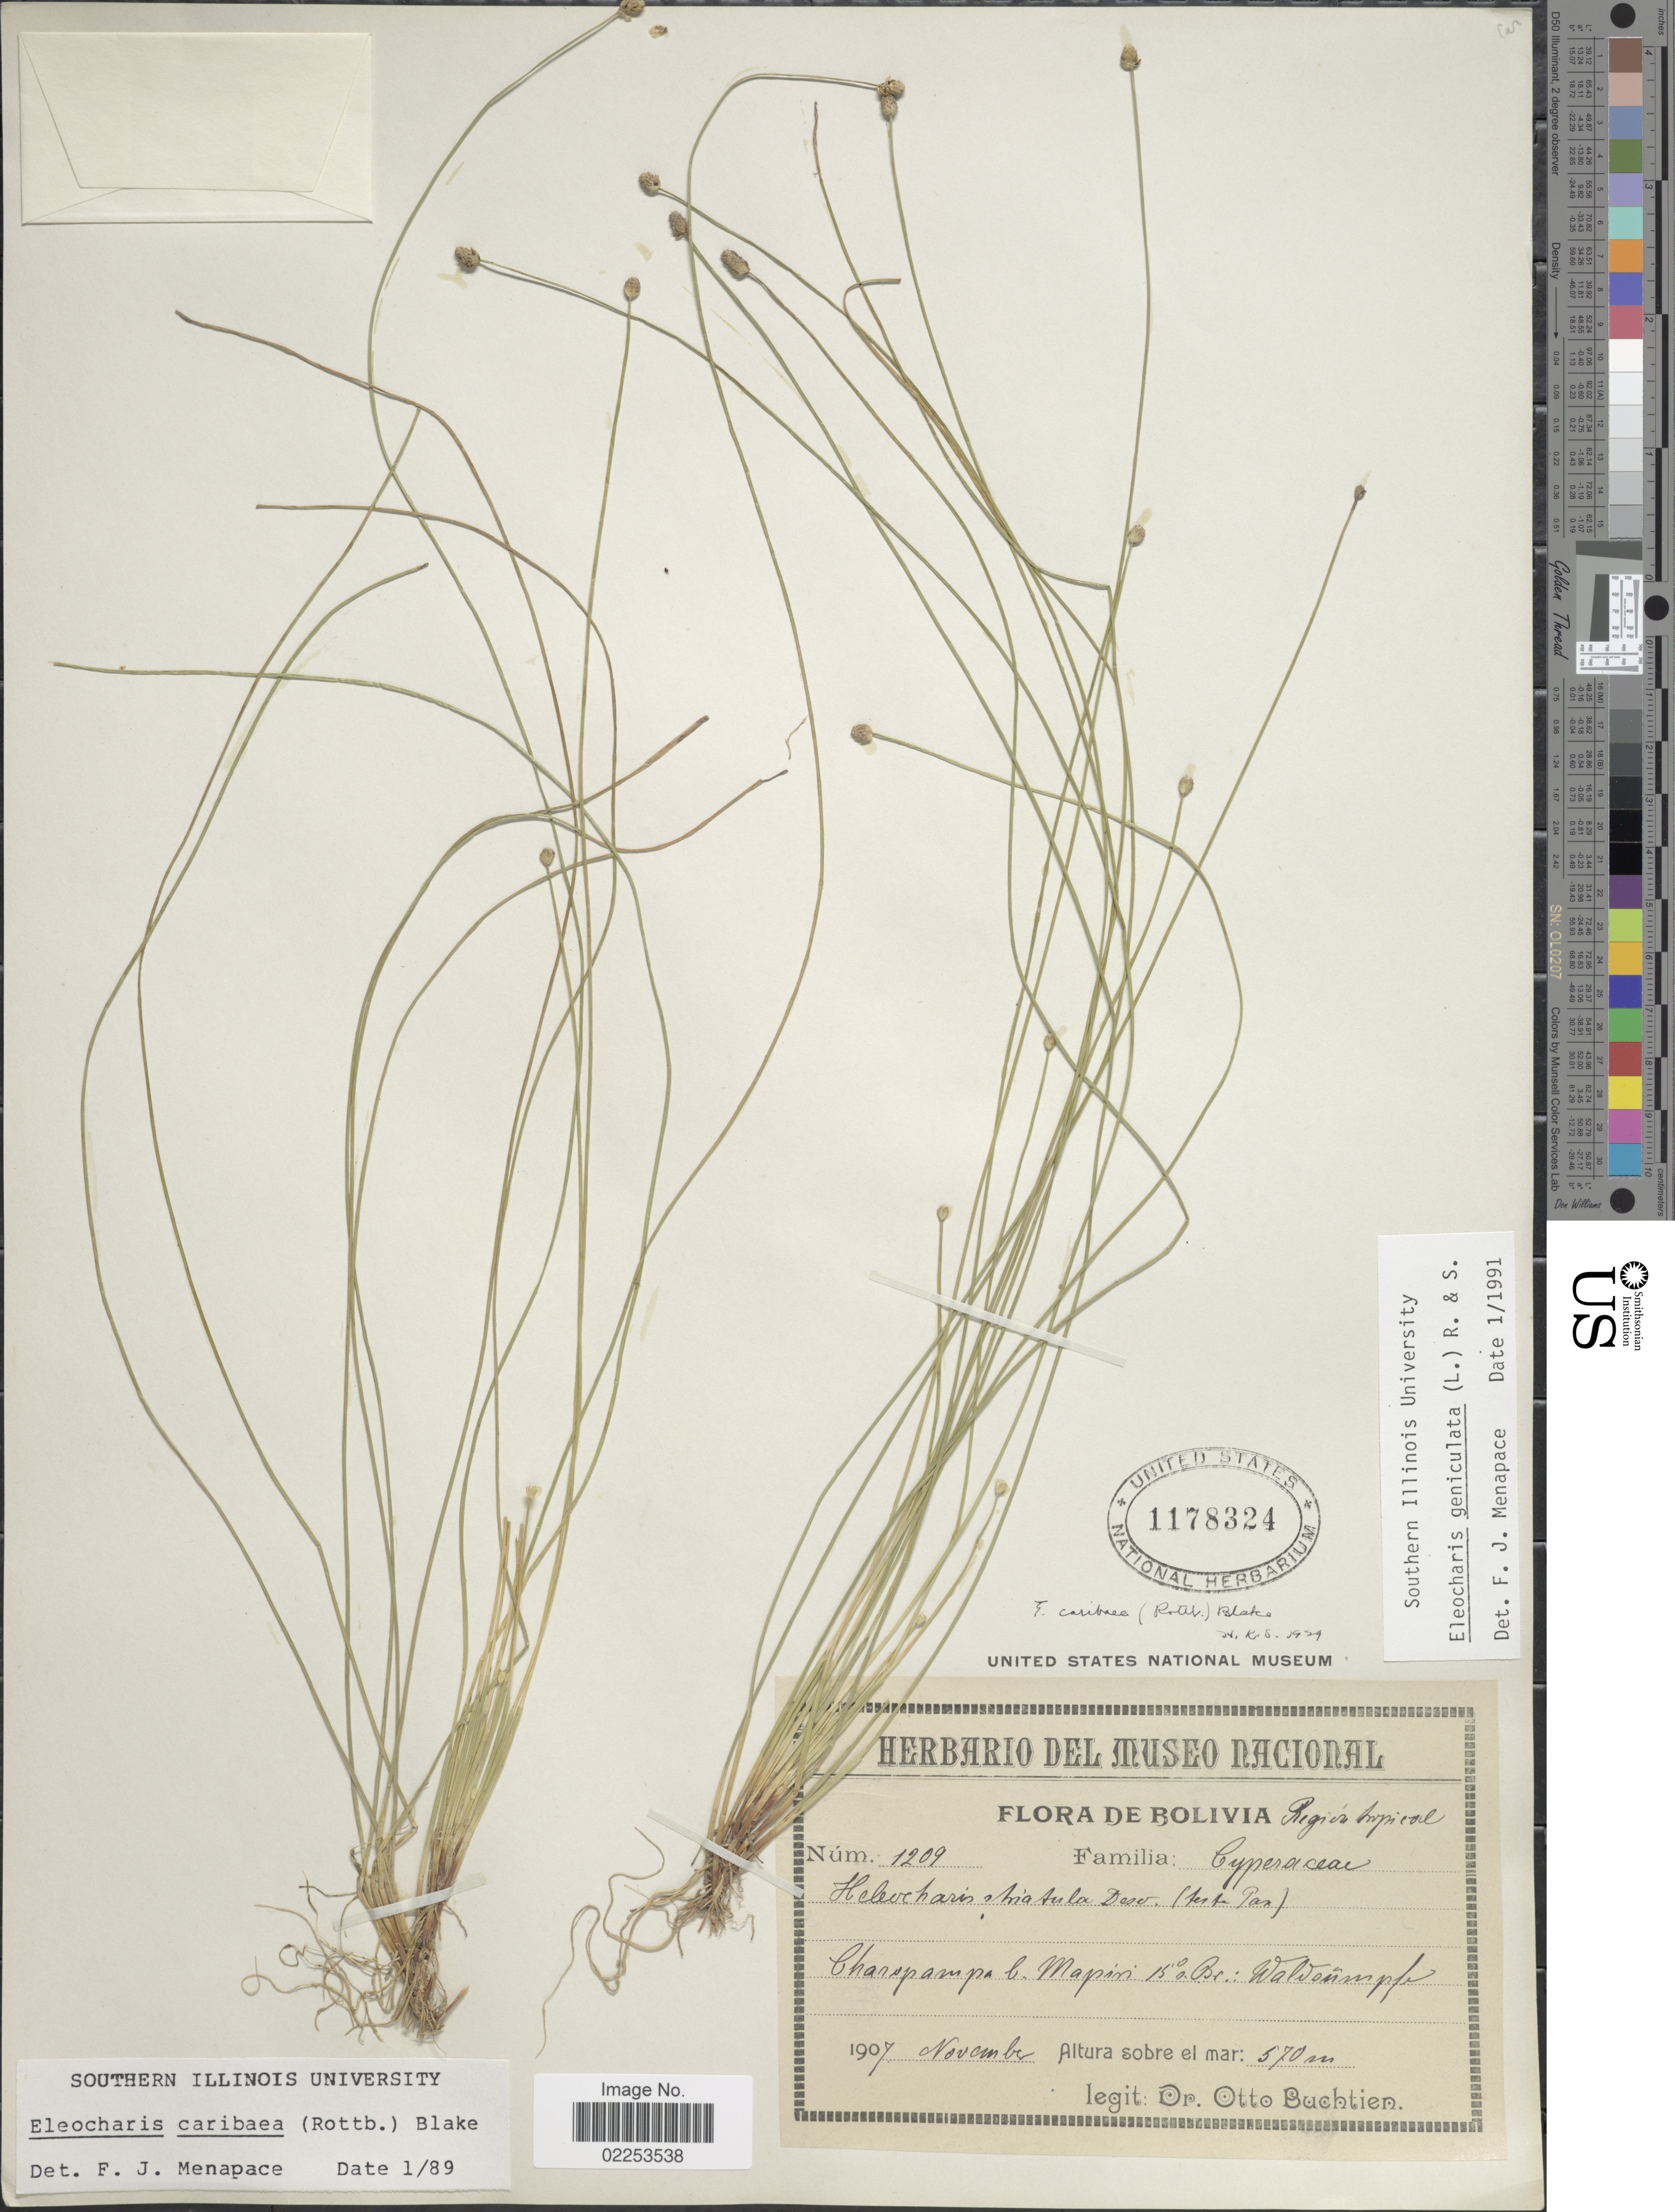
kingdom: Plantae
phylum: Tracheophyta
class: Liliopsida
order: Poales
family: Cyperaceae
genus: Eleocharis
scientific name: Eleocharis geniculata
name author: (L.) Roem. & Schult.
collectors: O. Buchtien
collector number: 1209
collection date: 1907-11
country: Bolivia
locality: Bolivia, Charopampa bei Mapiri. Region Tropical.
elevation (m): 570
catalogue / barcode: US 1178324